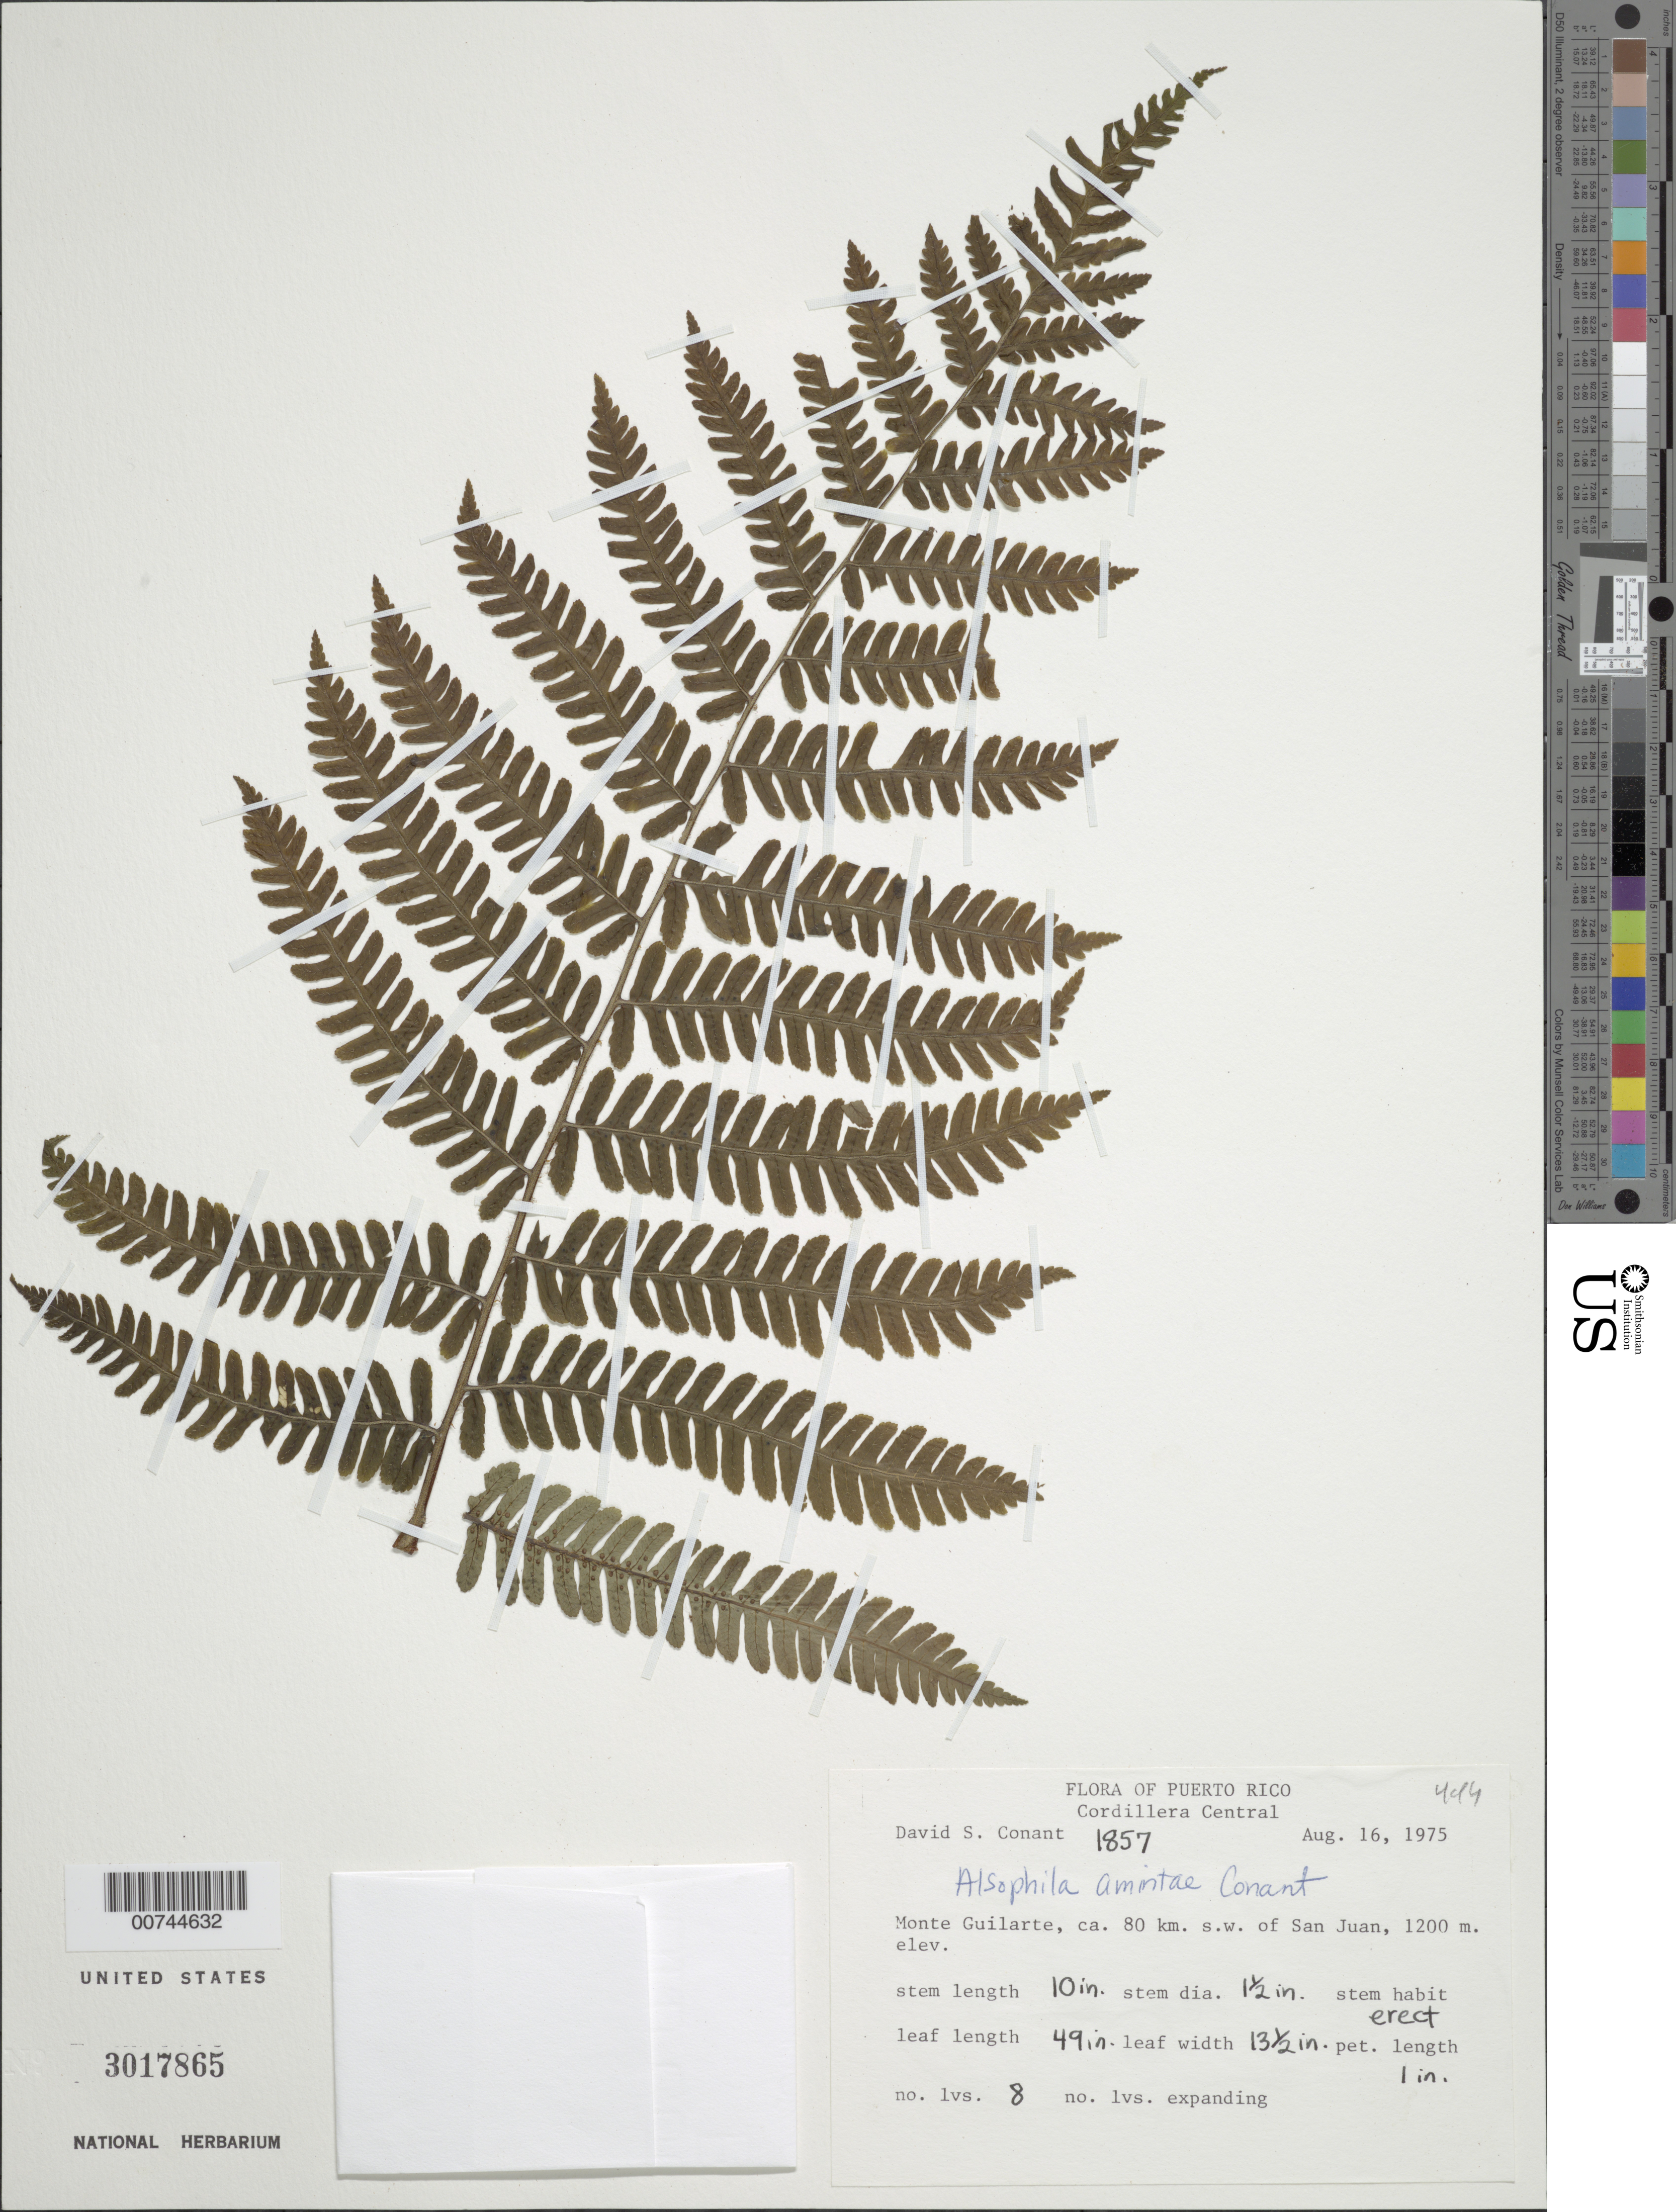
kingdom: Plantae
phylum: Tracheophyta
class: Polypodiopsida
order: Cyatheales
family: Cyatheaceae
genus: Alsophila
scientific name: Alsophila amintae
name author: D.S. Conant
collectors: D. S. Conant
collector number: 1857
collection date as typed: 16 Aug 1975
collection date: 1975-08-16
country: Puerto Rico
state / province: Adjuntas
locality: Monte Guilarte, ca. 80 km SW of San Juan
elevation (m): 1200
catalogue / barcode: US 3017865